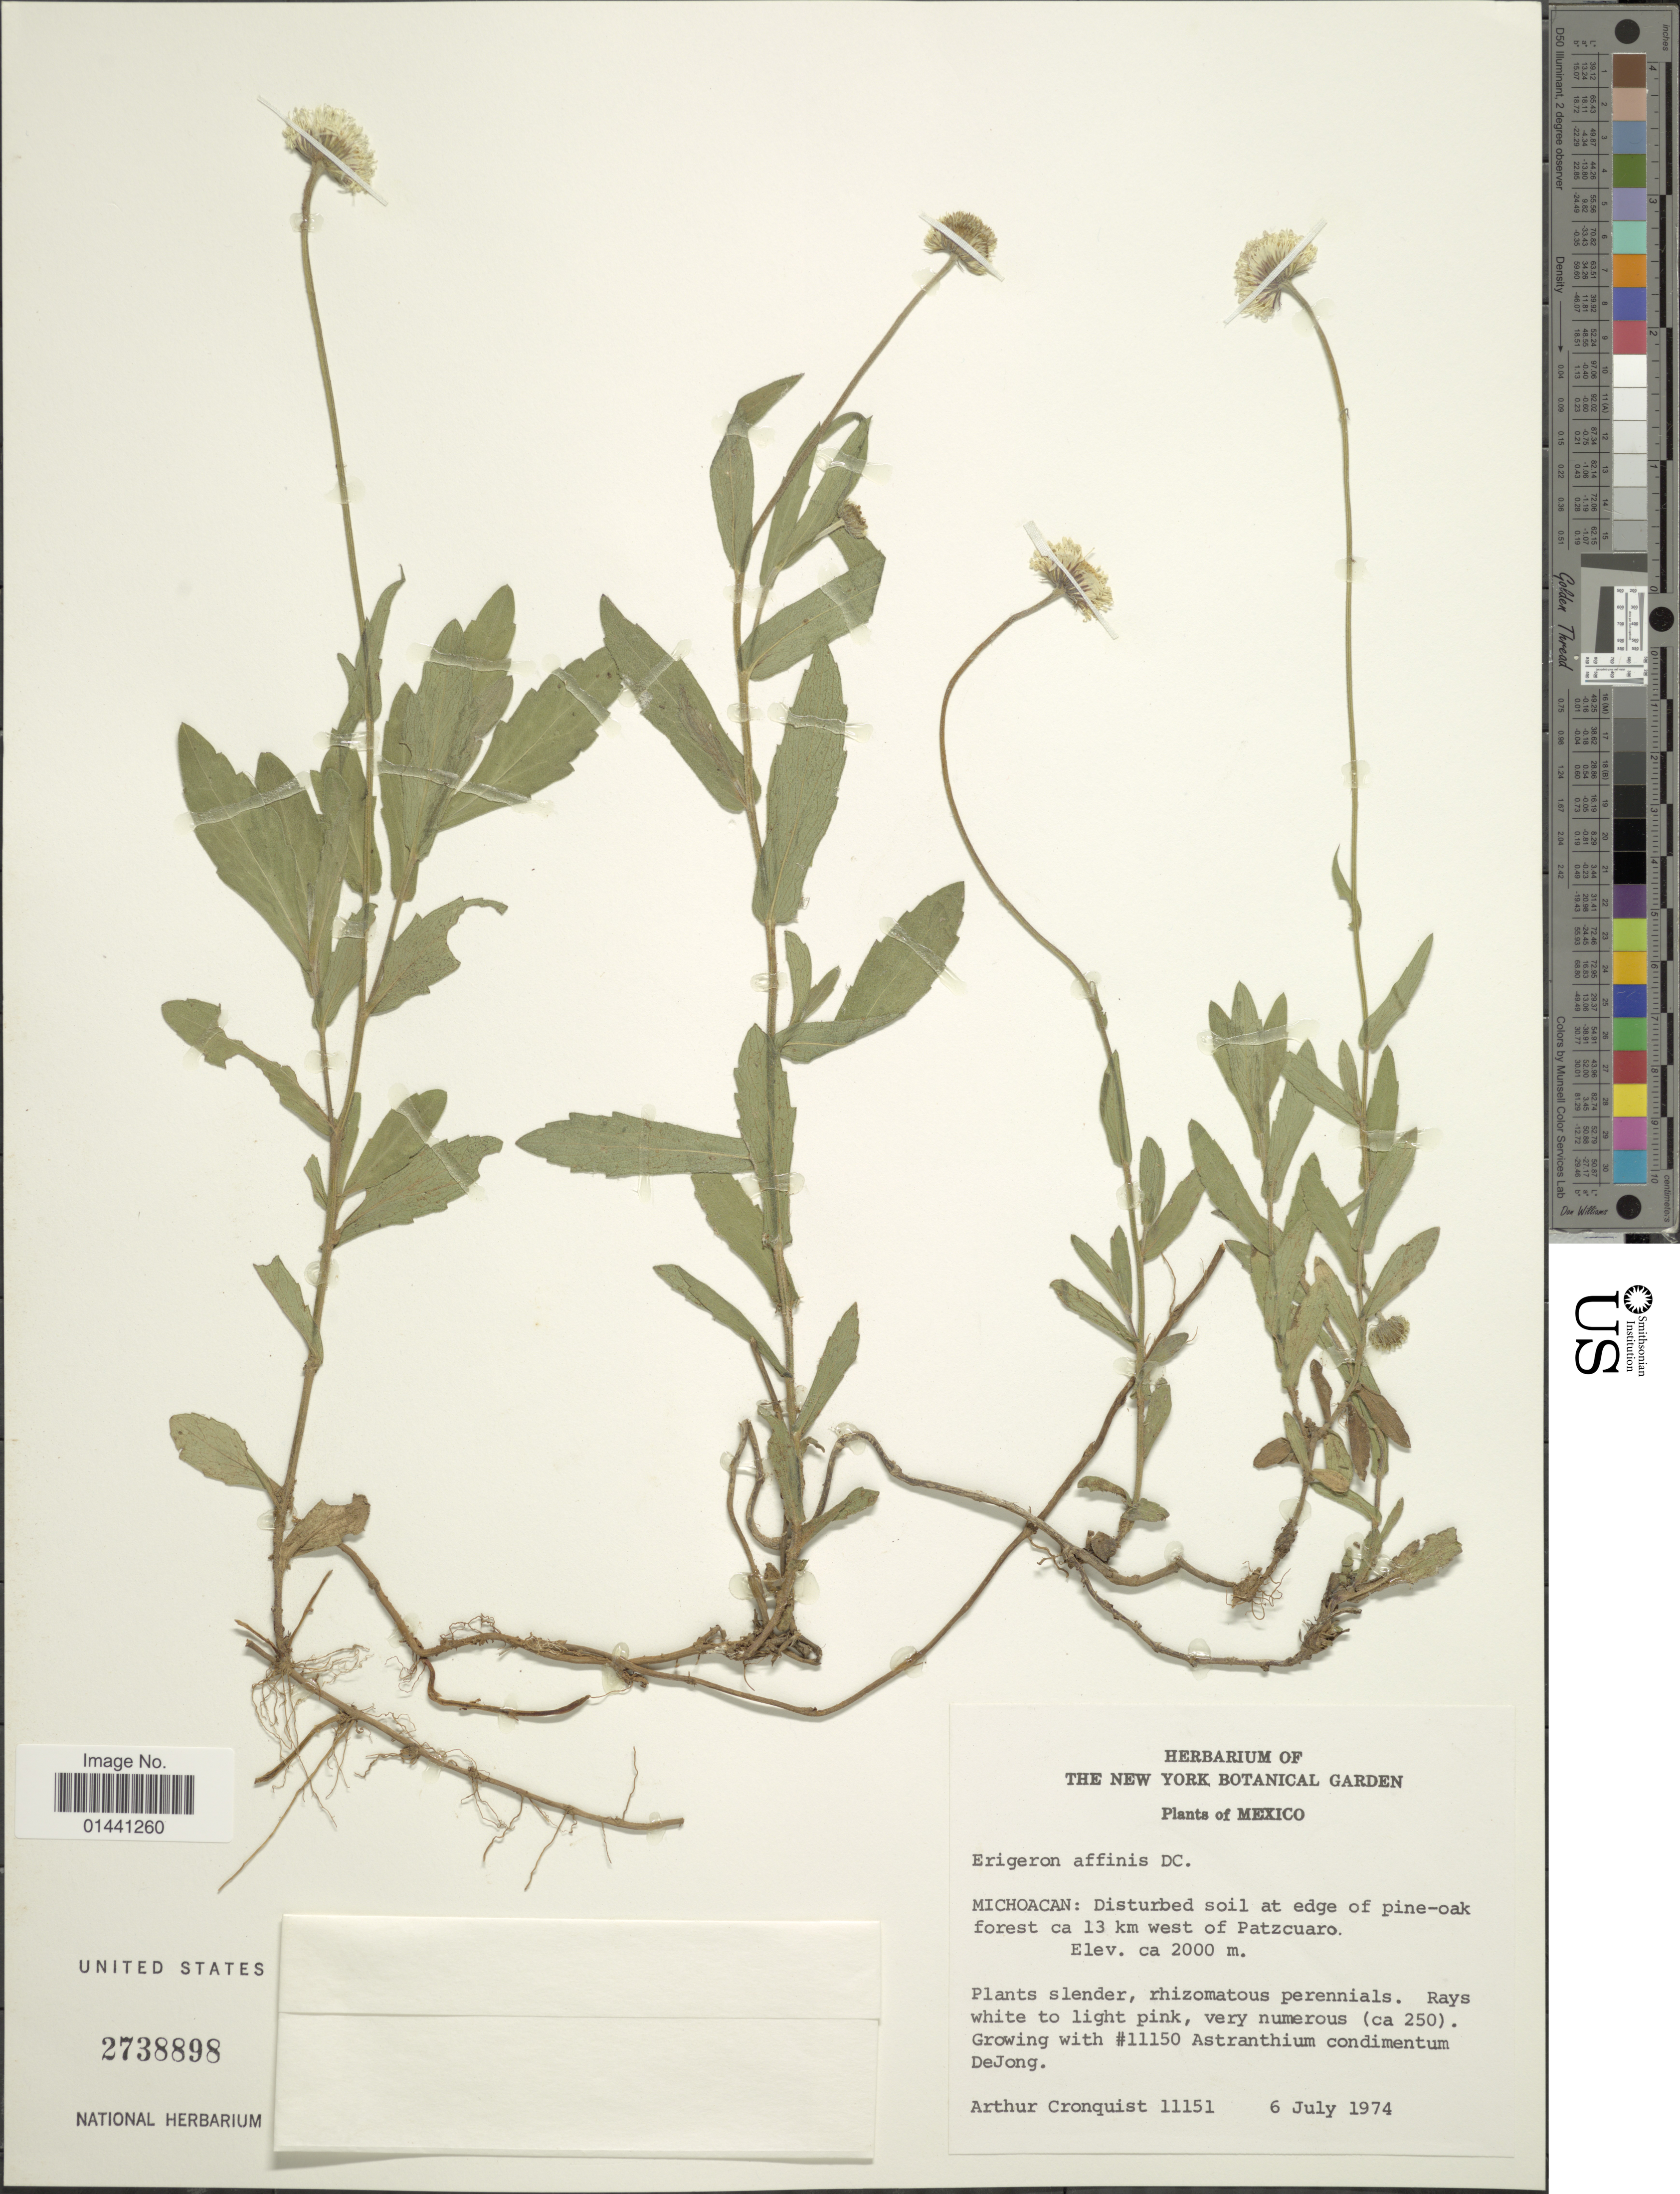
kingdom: Plantae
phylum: Tracheophyta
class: Magnoliopsida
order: Asterales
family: Asteraceae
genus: Erigeron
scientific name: Erigeron affinis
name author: V.M. Badillo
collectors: A. J. Cronquist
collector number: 11151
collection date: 1974-07-06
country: Mexico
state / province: Michoacán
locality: Disturbed soil at edge on pine-oak forest ca 13 km west of Patzcuaro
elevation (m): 2000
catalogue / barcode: US 2738898